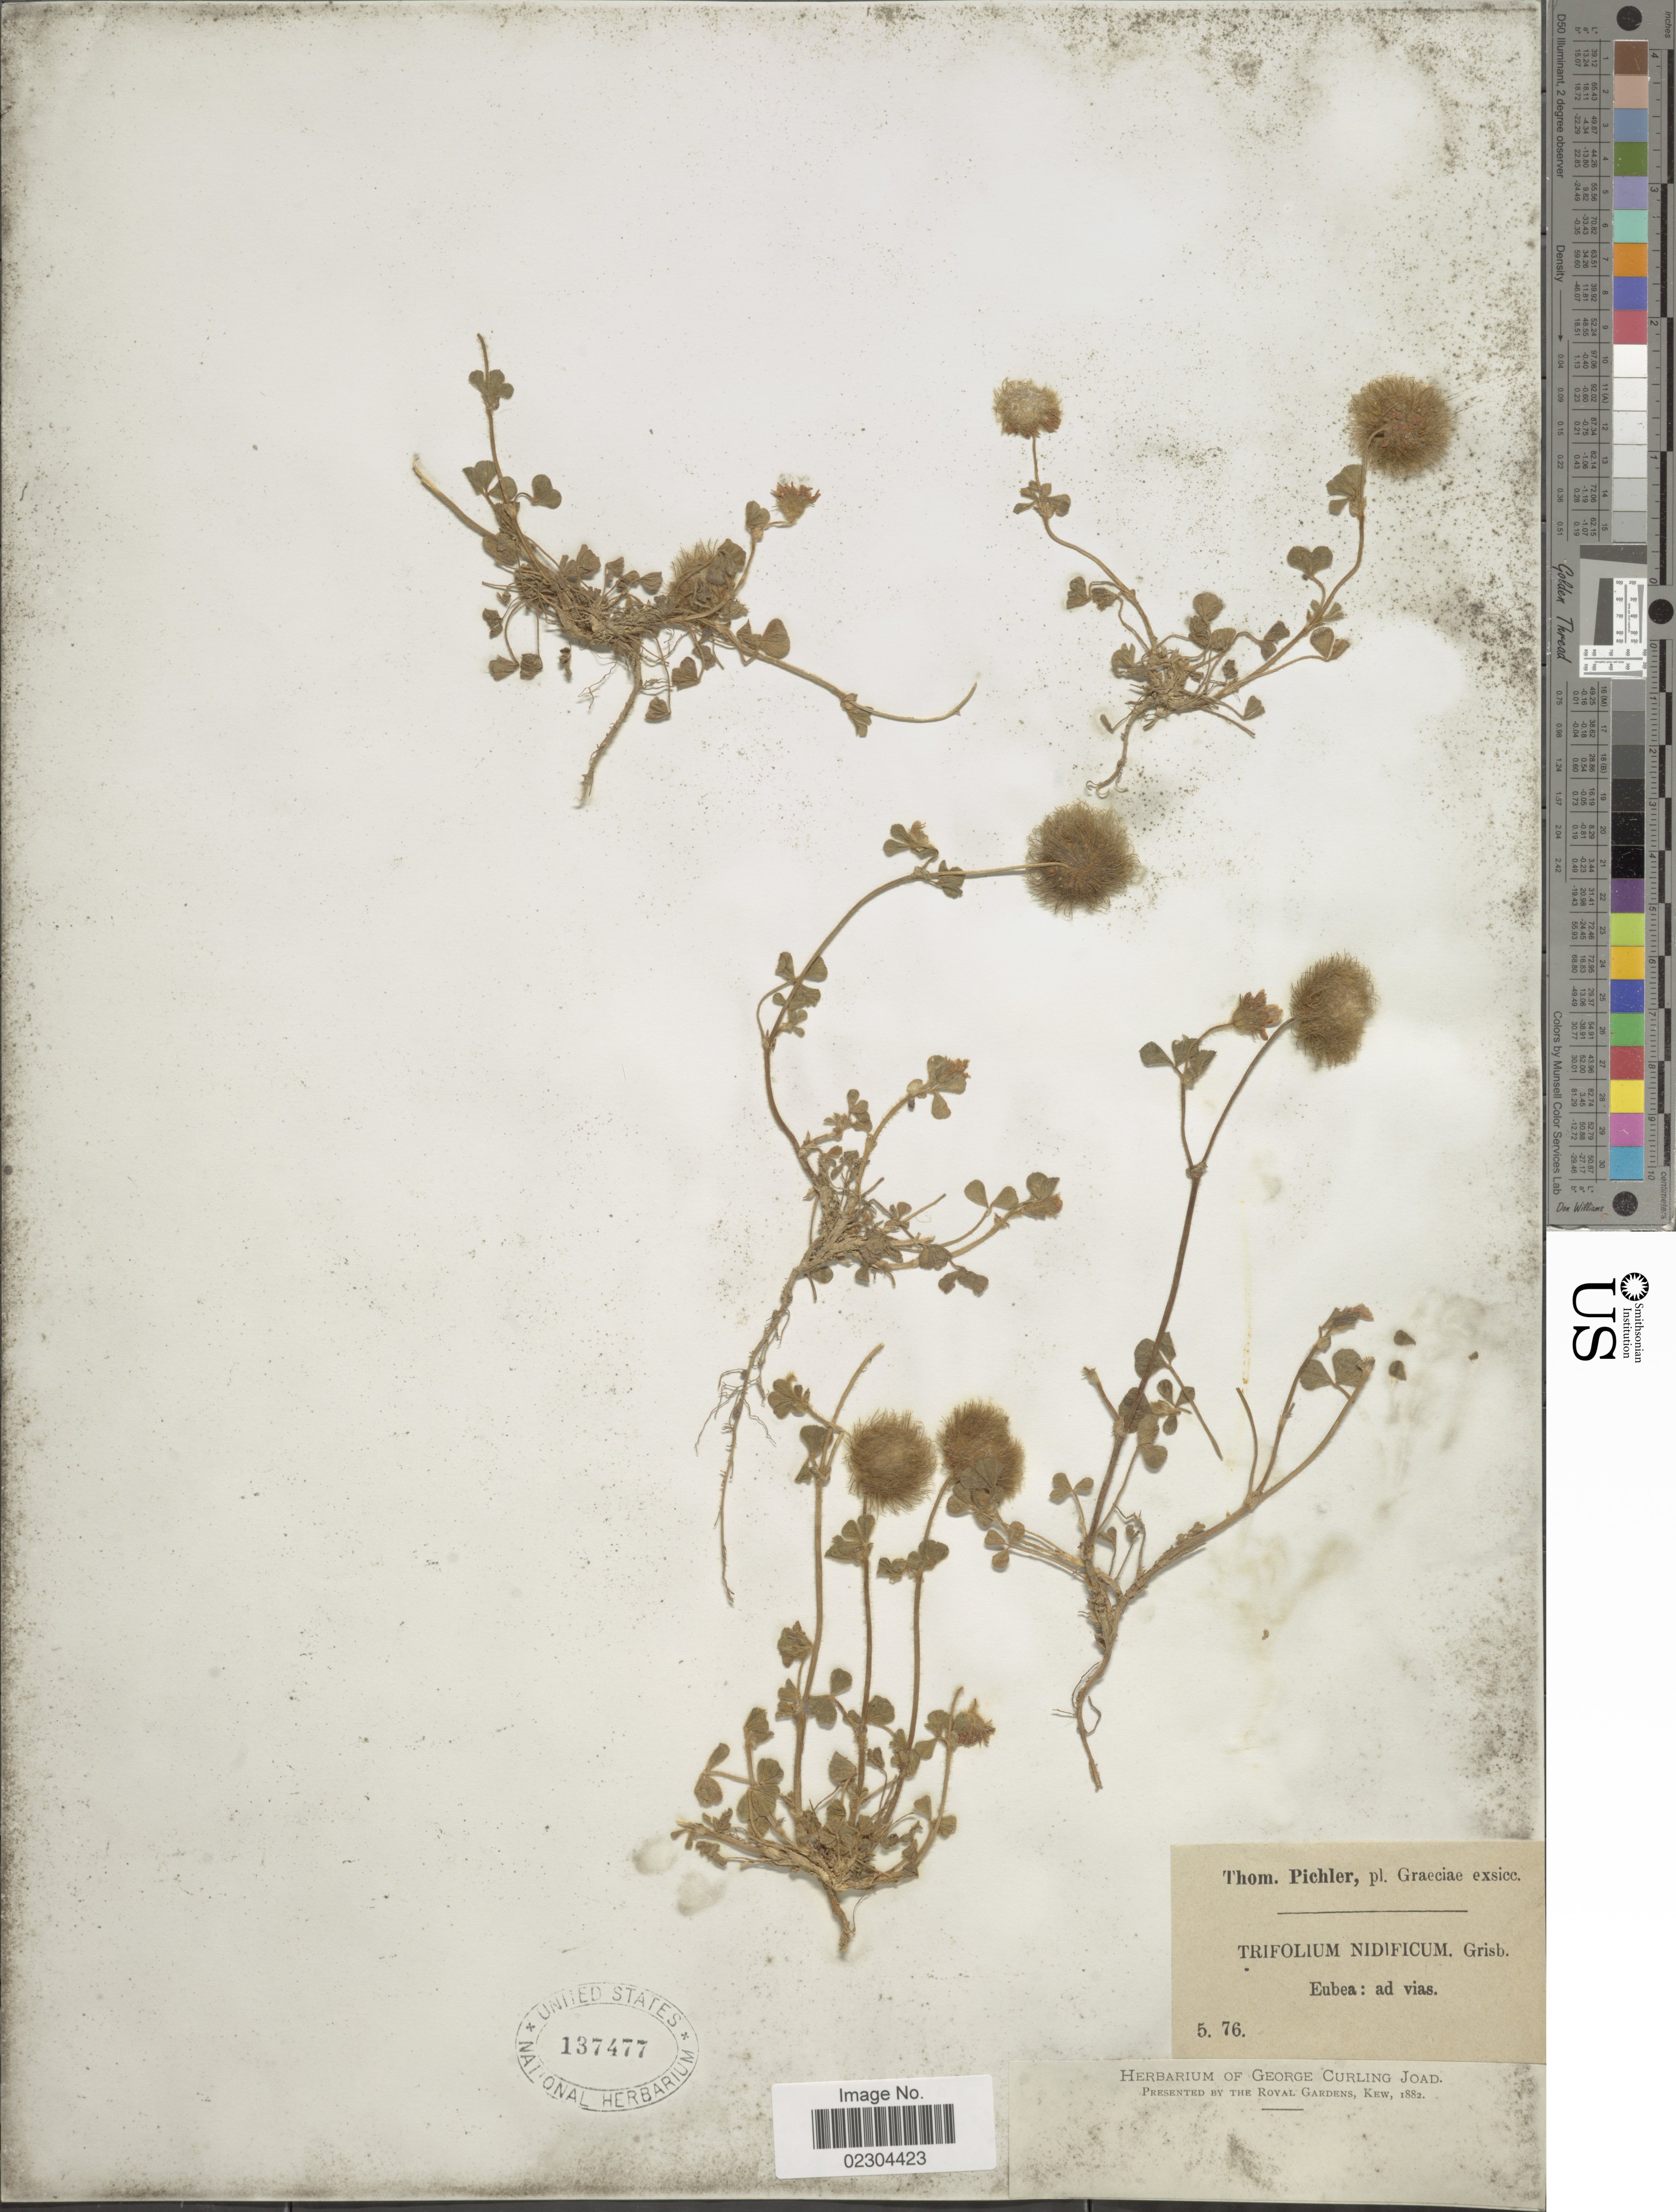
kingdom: Plantae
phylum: Tracheophyta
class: Magnoliopsida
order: Fabales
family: Fabaceae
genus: Trifolium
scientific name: Trifolium nidificum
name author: Griseb.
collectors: T. Pichler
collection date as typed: Transcribed d/m/y: /5/76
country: Greece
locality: Eubea: ad vias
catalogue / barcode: US 137477